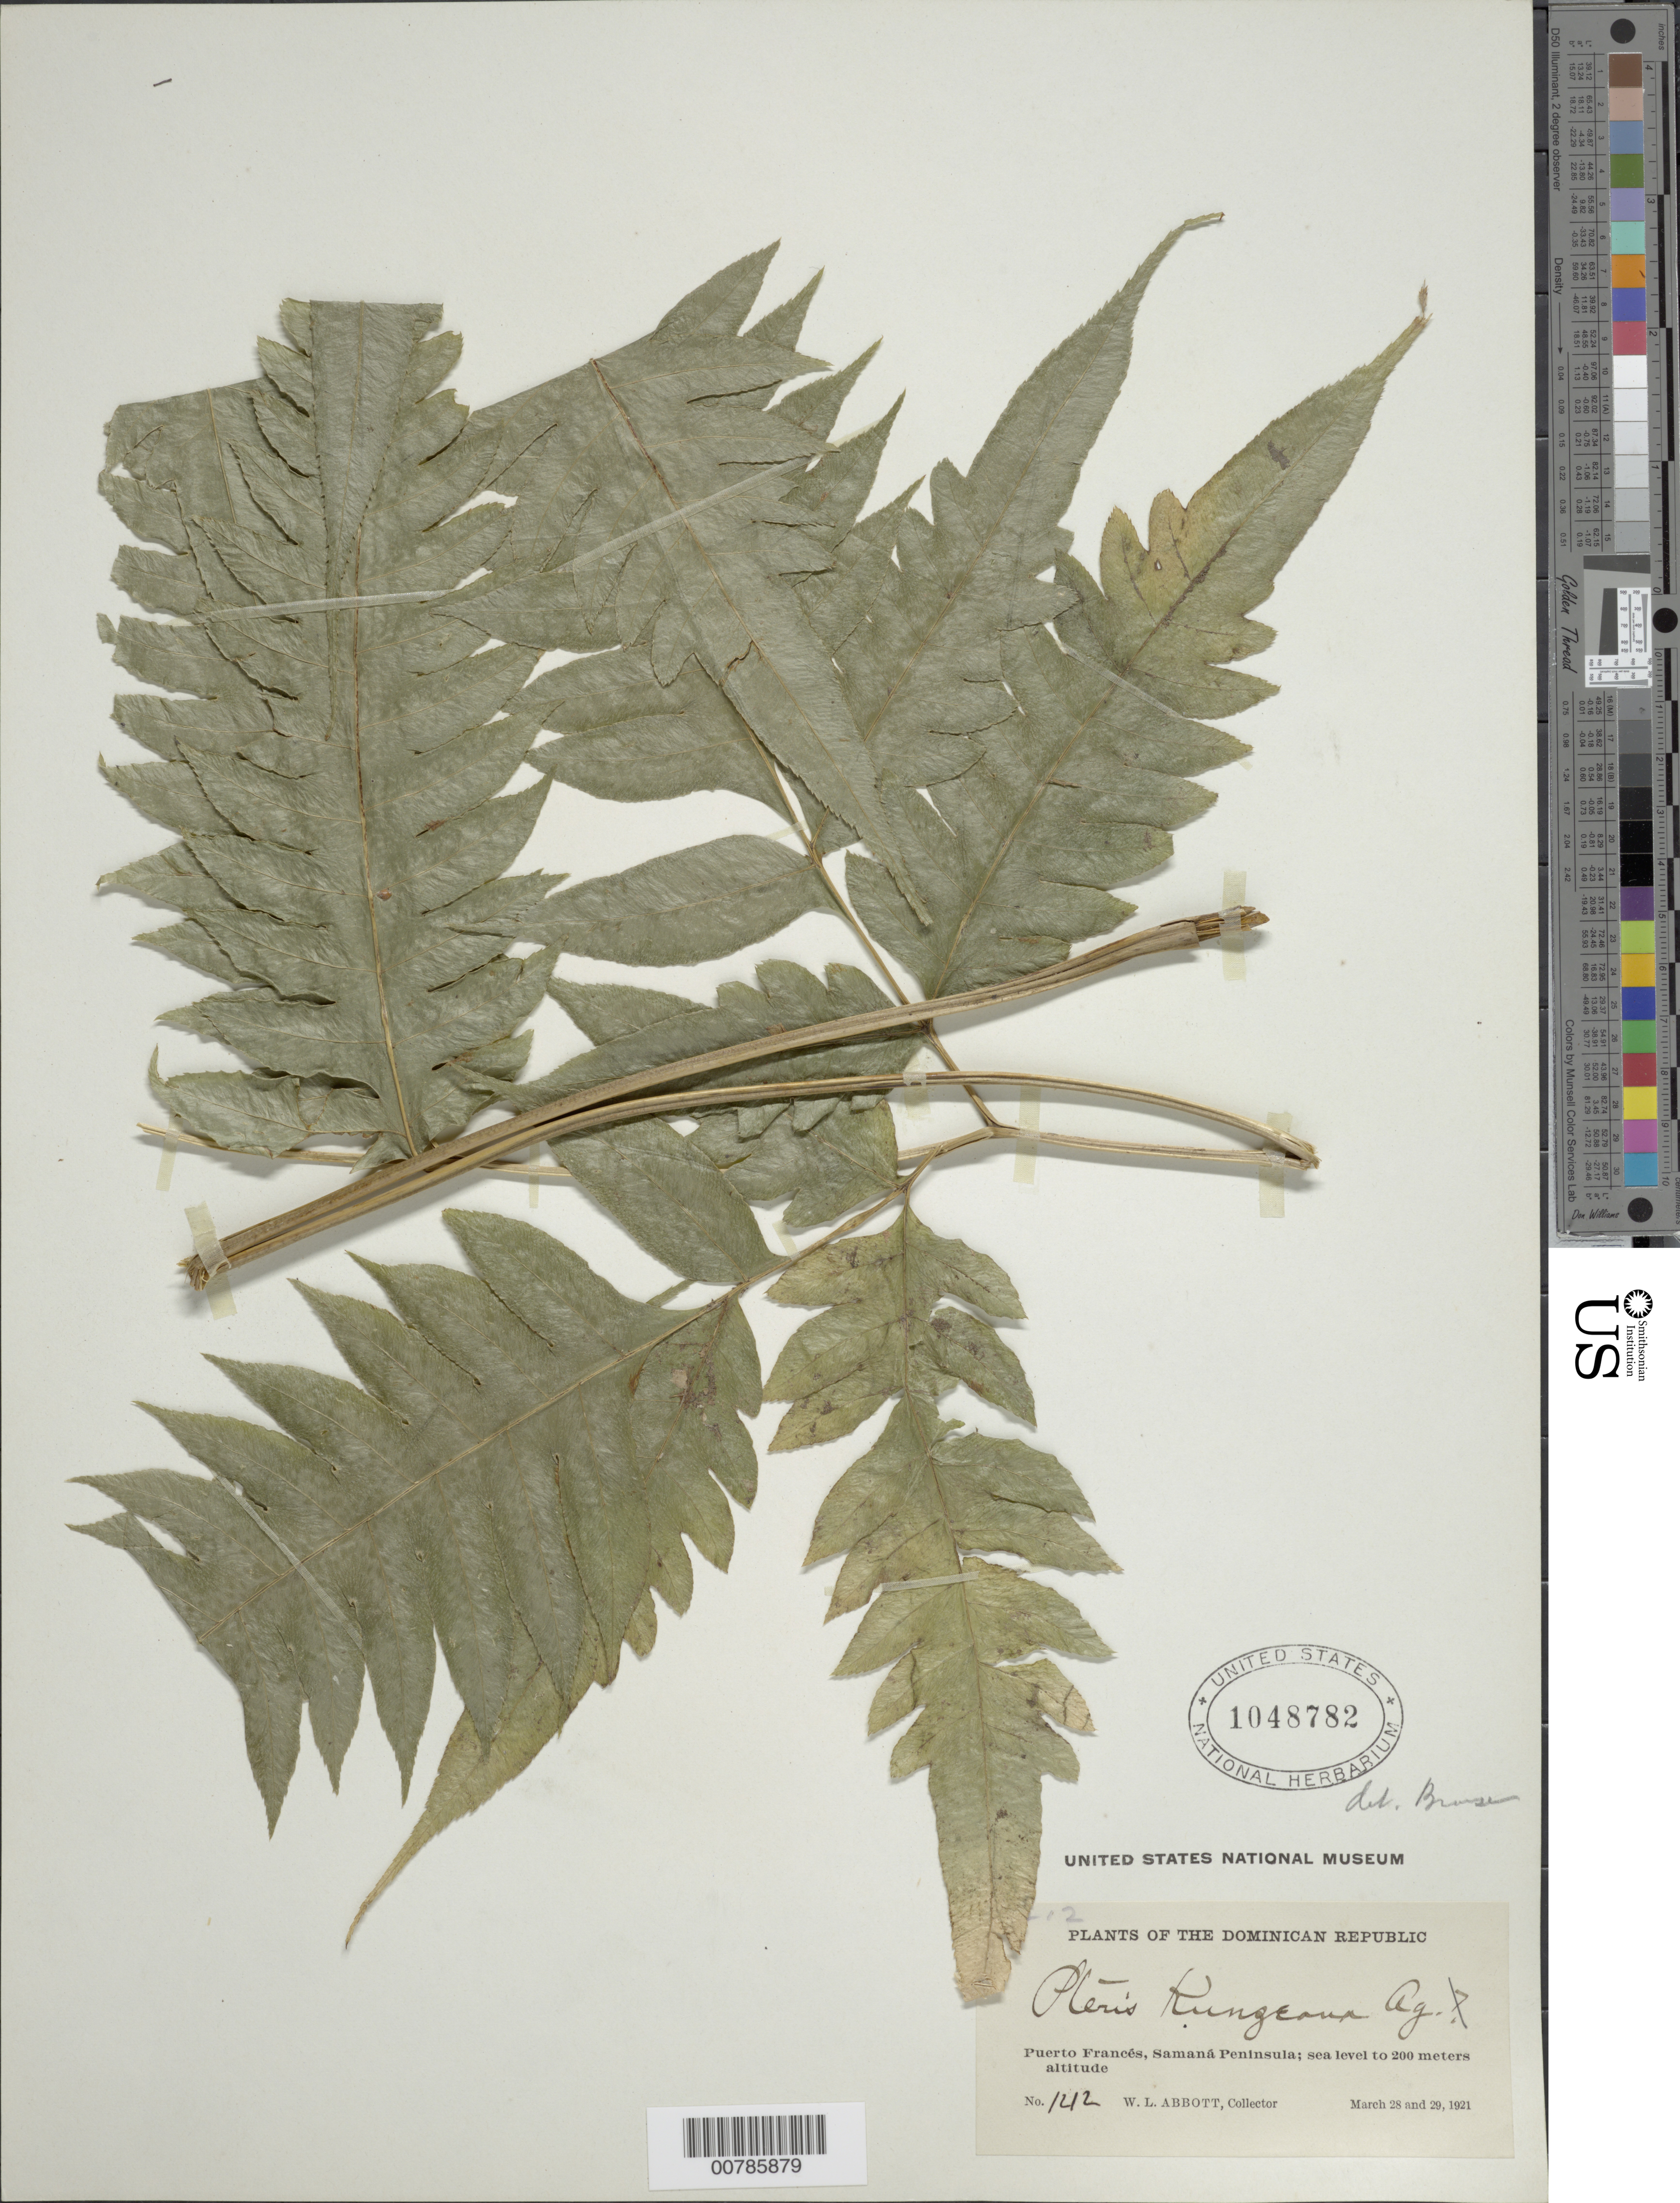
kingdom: Plantae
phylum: Tracheophyta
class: Polypodiopsida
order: Polypodiales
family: Pteridaceae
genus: Pteris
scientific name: Pteris altissima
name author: Poir.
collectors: W. L. Abbott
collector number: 142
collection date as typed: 28 Mar 1910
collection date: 1910-03-28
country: Dominican Republic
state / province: Samana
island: Hispaniola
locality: Puerto Francés, Samaná Peninsula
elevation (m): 0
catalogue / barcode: US 1048782